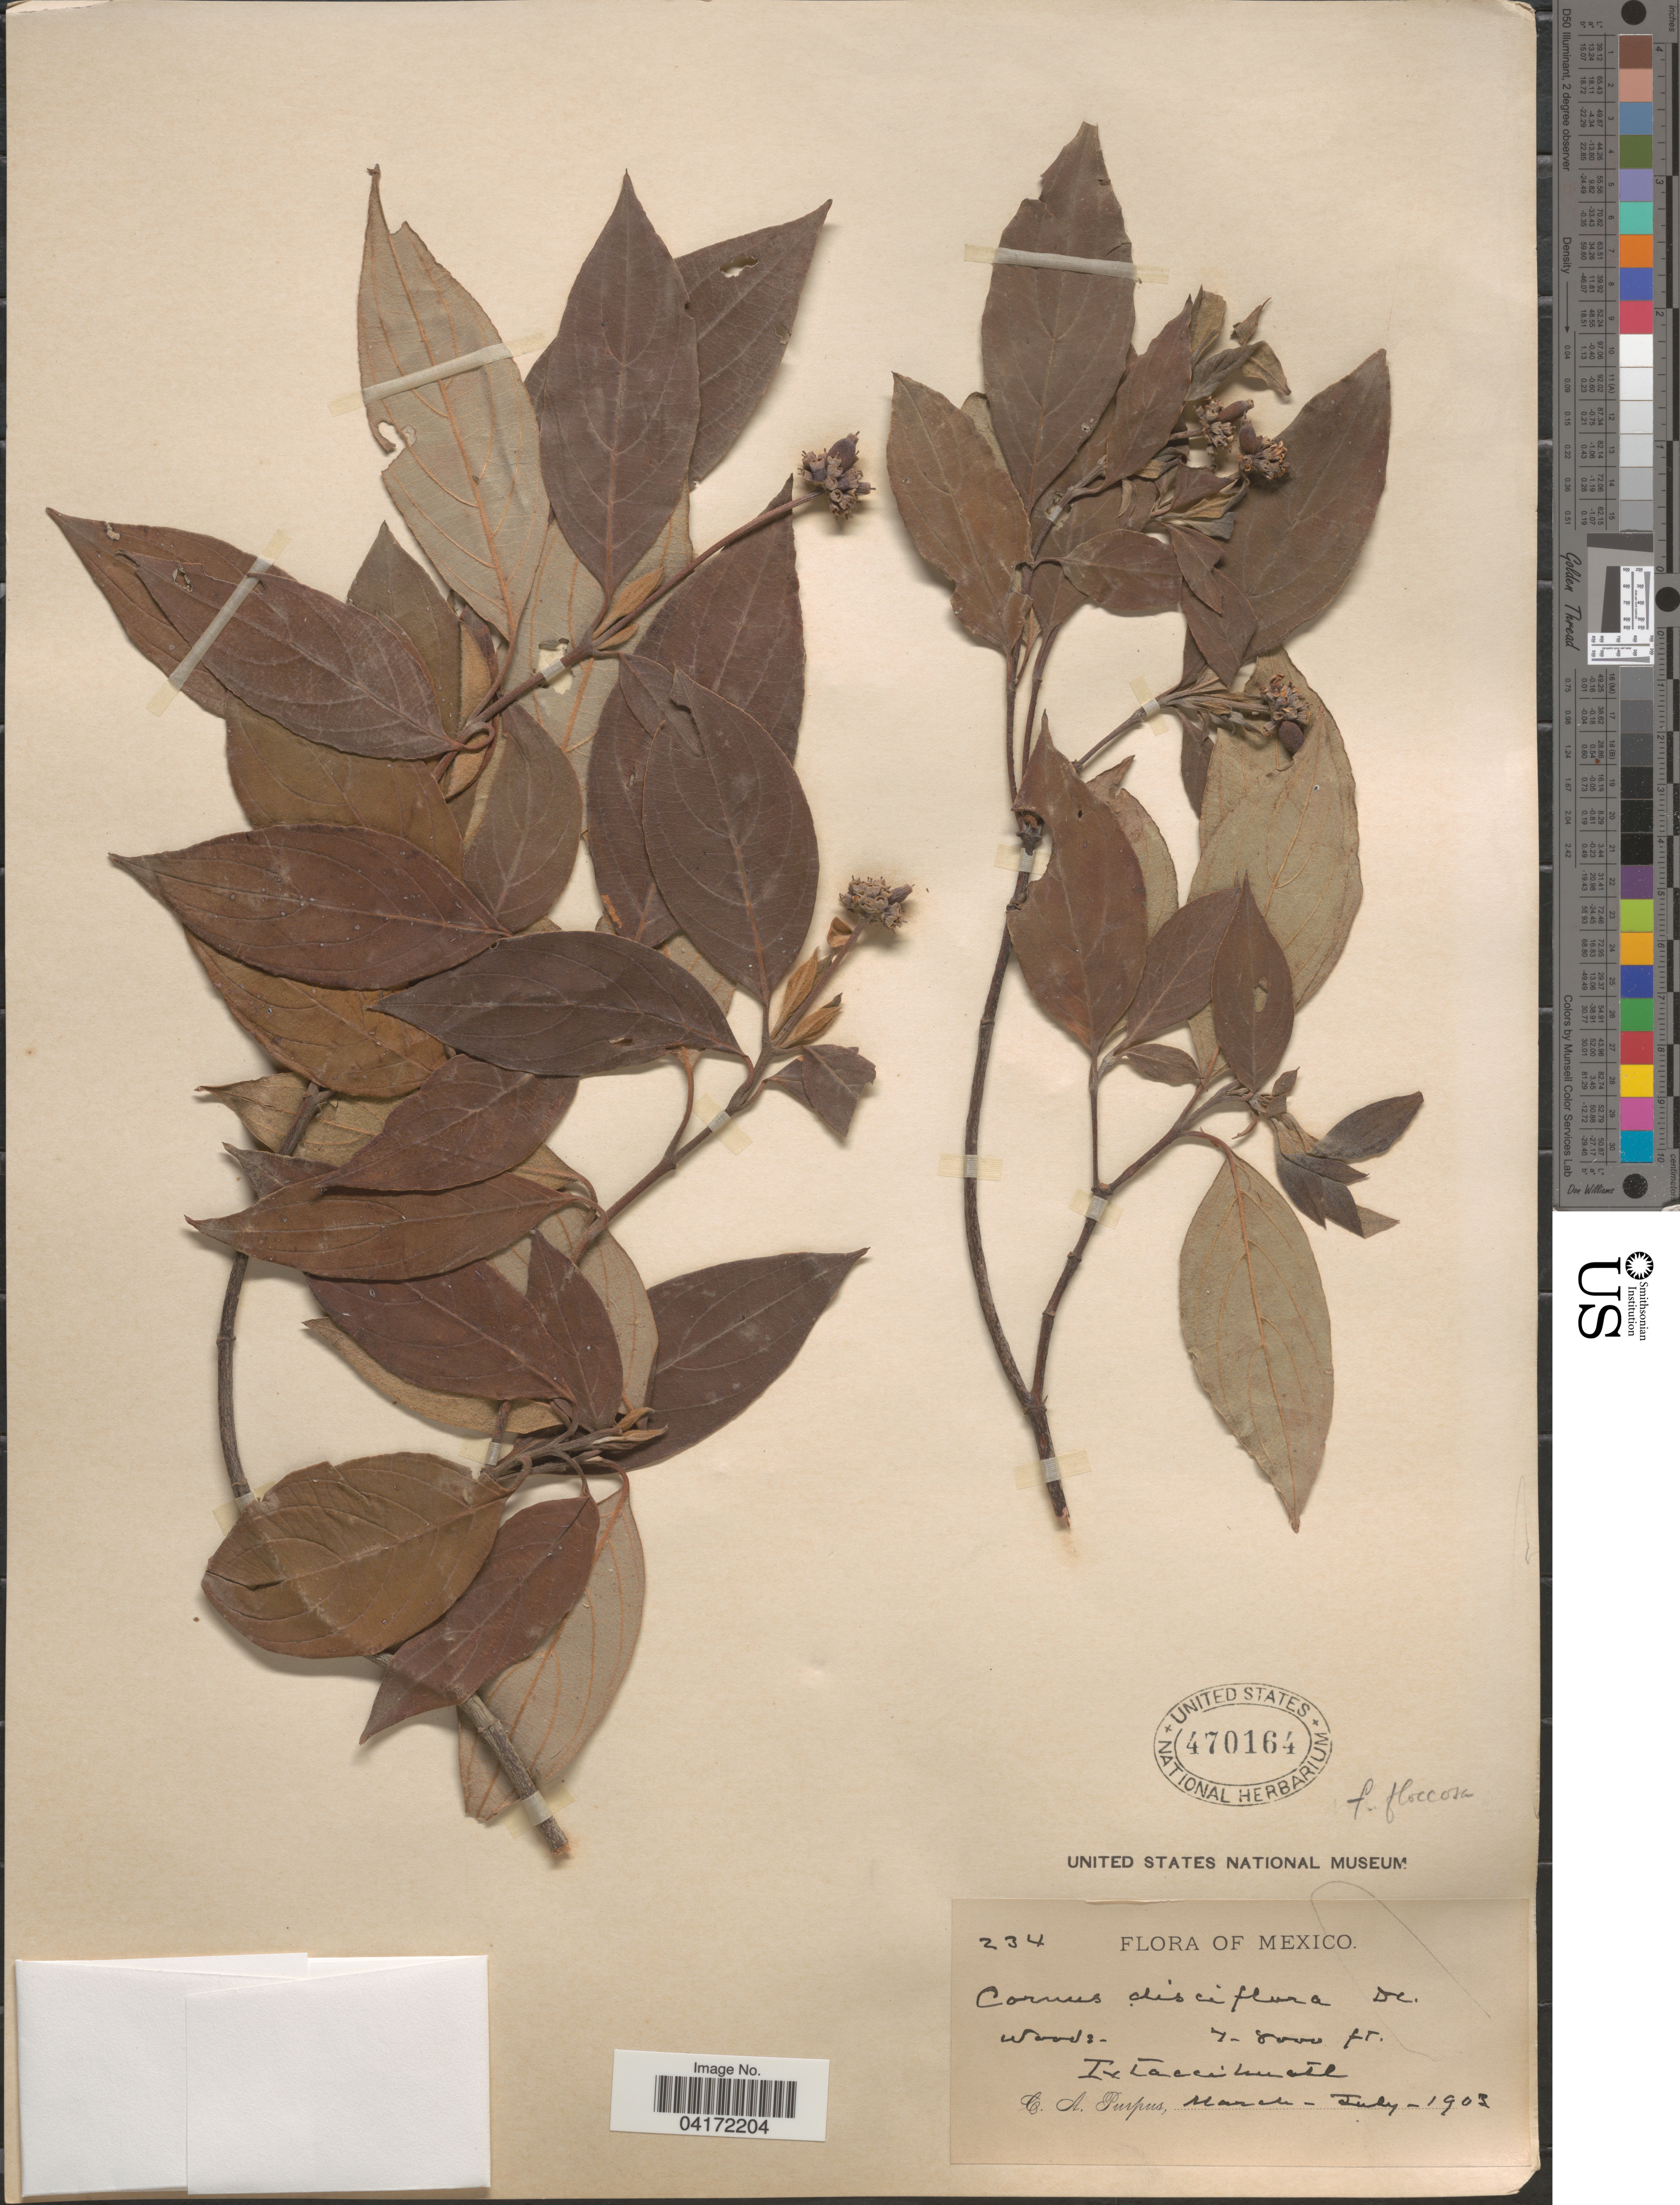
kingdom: Plantae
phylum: Tracheophyta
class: Magnoliopsida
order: Cornales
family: Cornaceae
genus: Cornus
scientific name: Cornus disciflora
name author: Moc. & Sessé ex DC.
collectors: C. A. Purpus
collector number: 234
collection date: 1903-03/1903-07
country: Mexico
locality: Ixtaccihuatl.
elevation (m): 2134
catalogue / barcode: US 470164